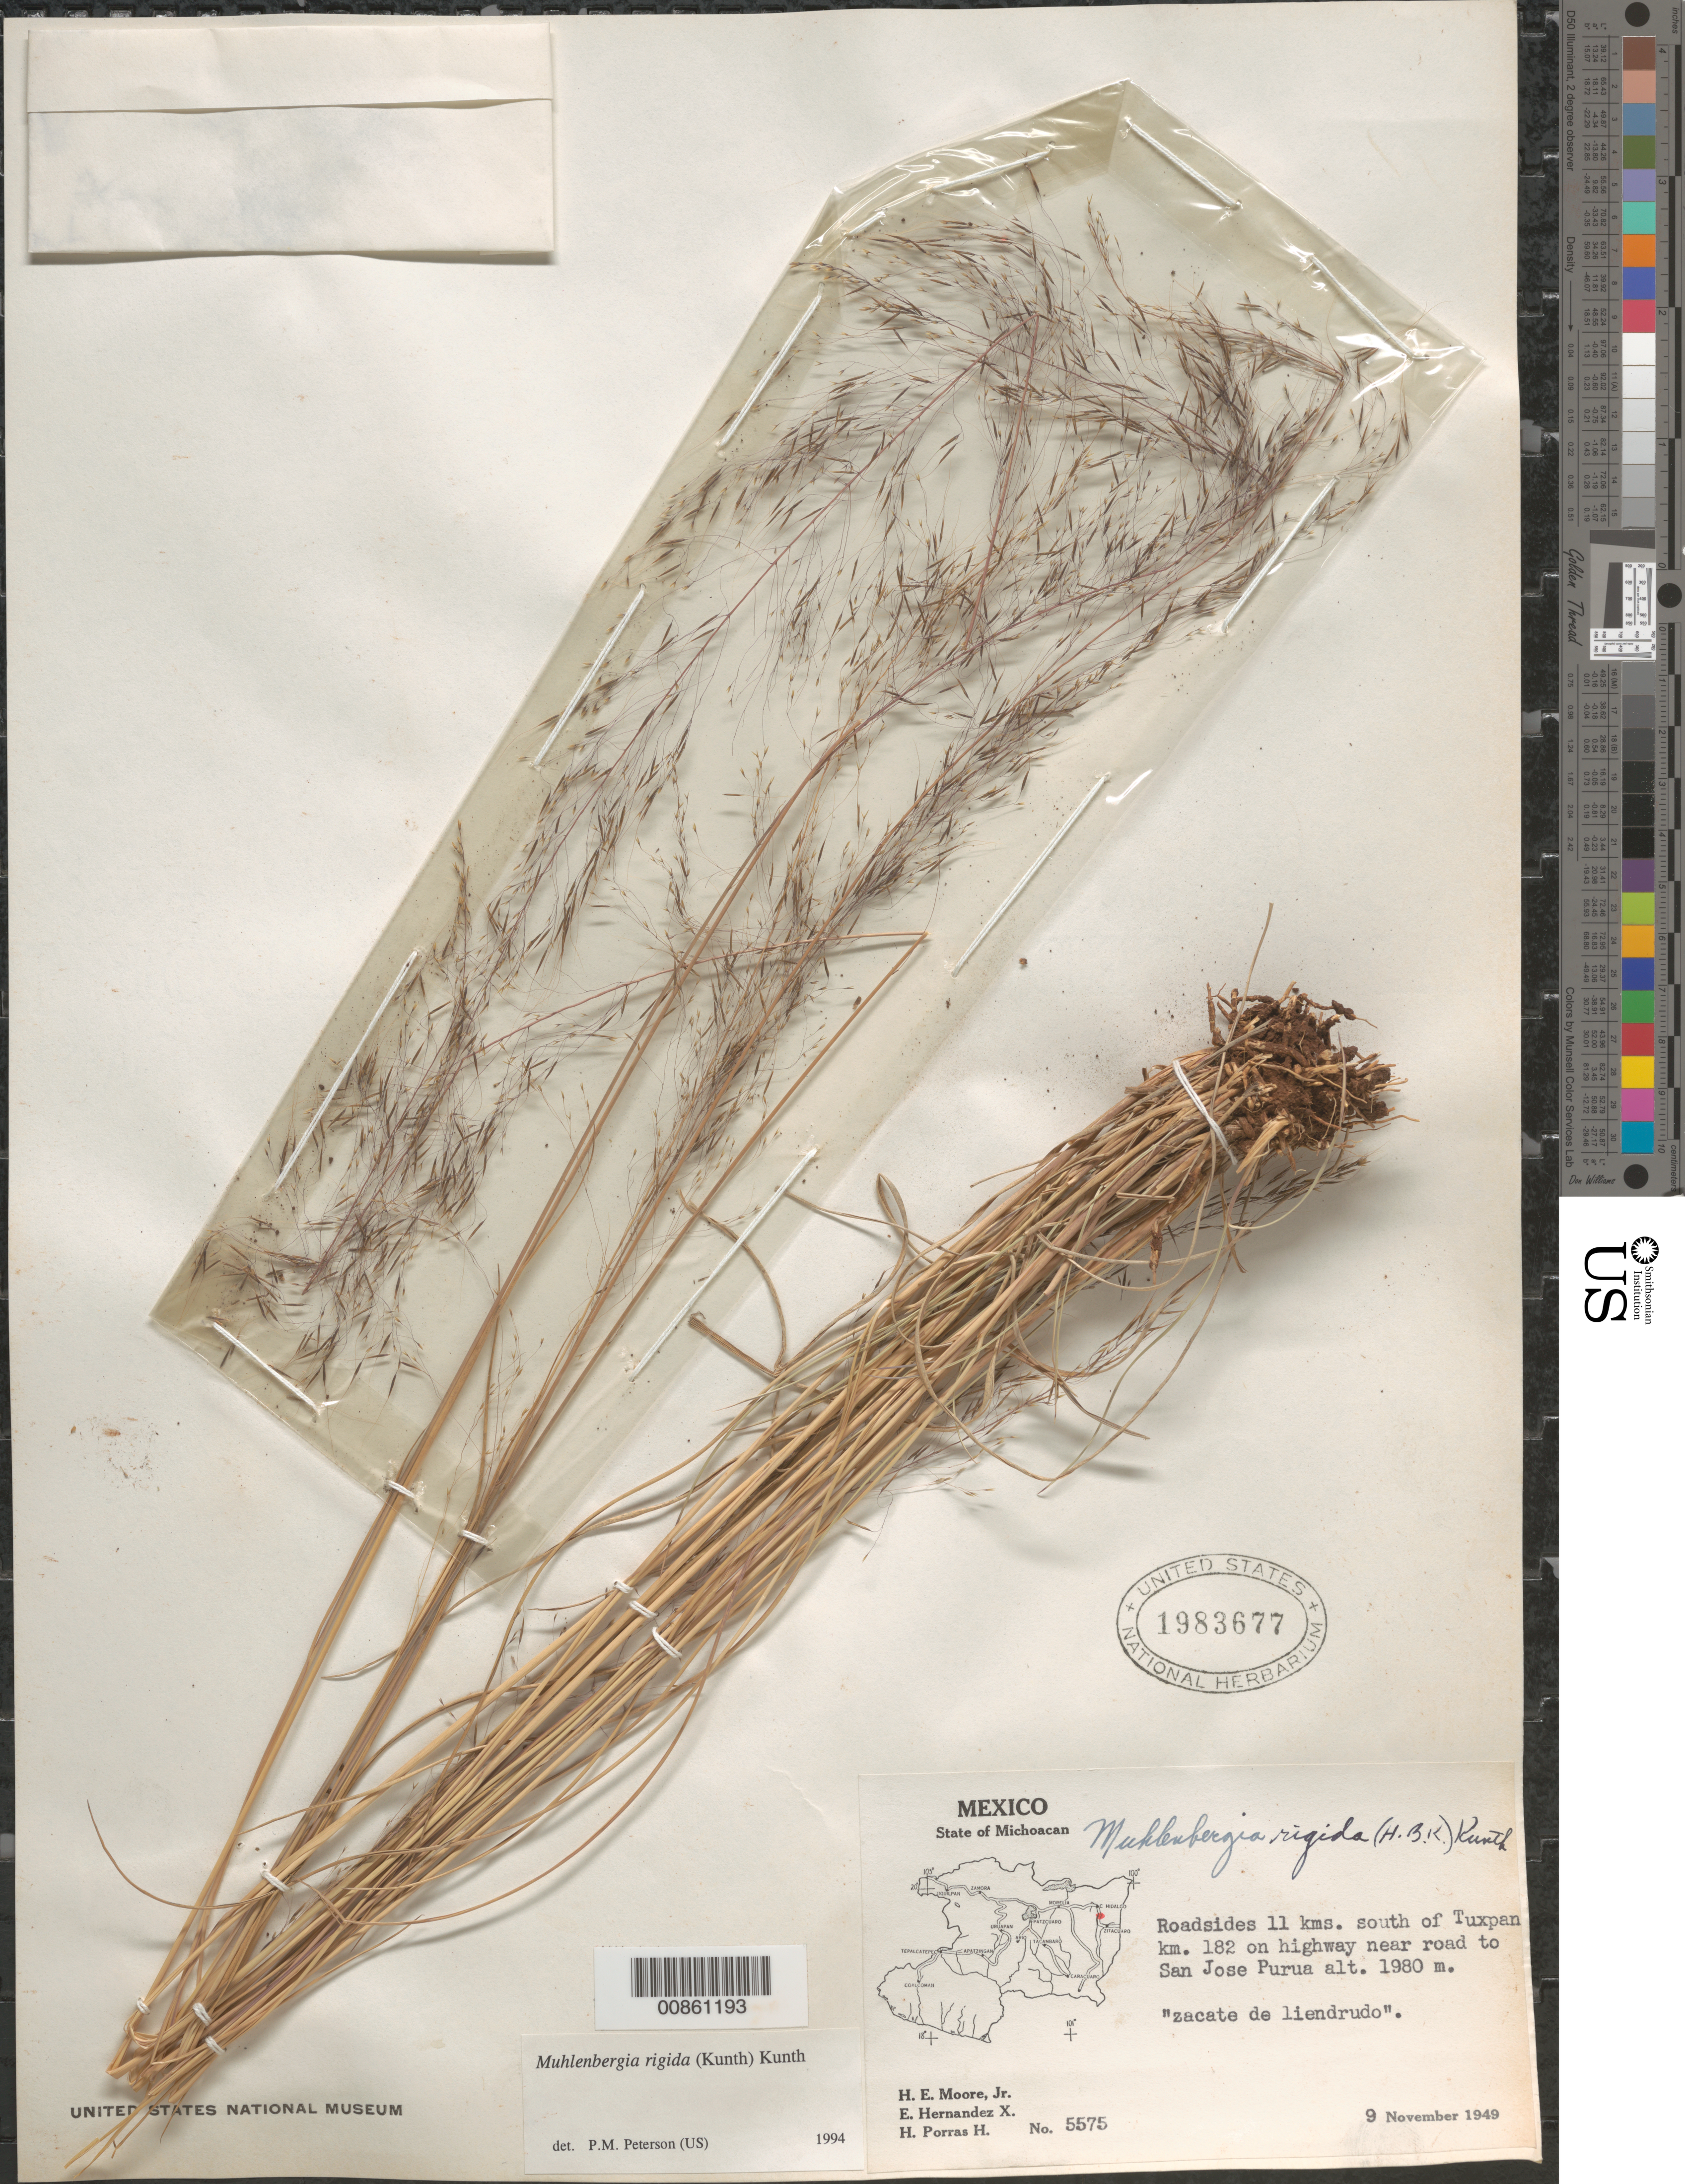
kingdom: Plantae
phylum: Tracheophyta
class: Liliopsida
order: Poales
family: Poaceae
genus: Muhlenbergia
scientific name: Muhlenbergia rigida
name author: (Kunth) Kunth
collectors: H. E. Moore, E. I. Hernández-X. & H. Porras-H.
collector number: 5575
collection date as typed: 09 Nov 1949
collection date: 1949-11-09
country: Mexico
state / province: Michoacán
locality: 11 km S of Tuxpan, km 182 on Hwy road to San Jose Purua, Mich.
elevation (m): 1980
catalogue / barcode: US 1983677